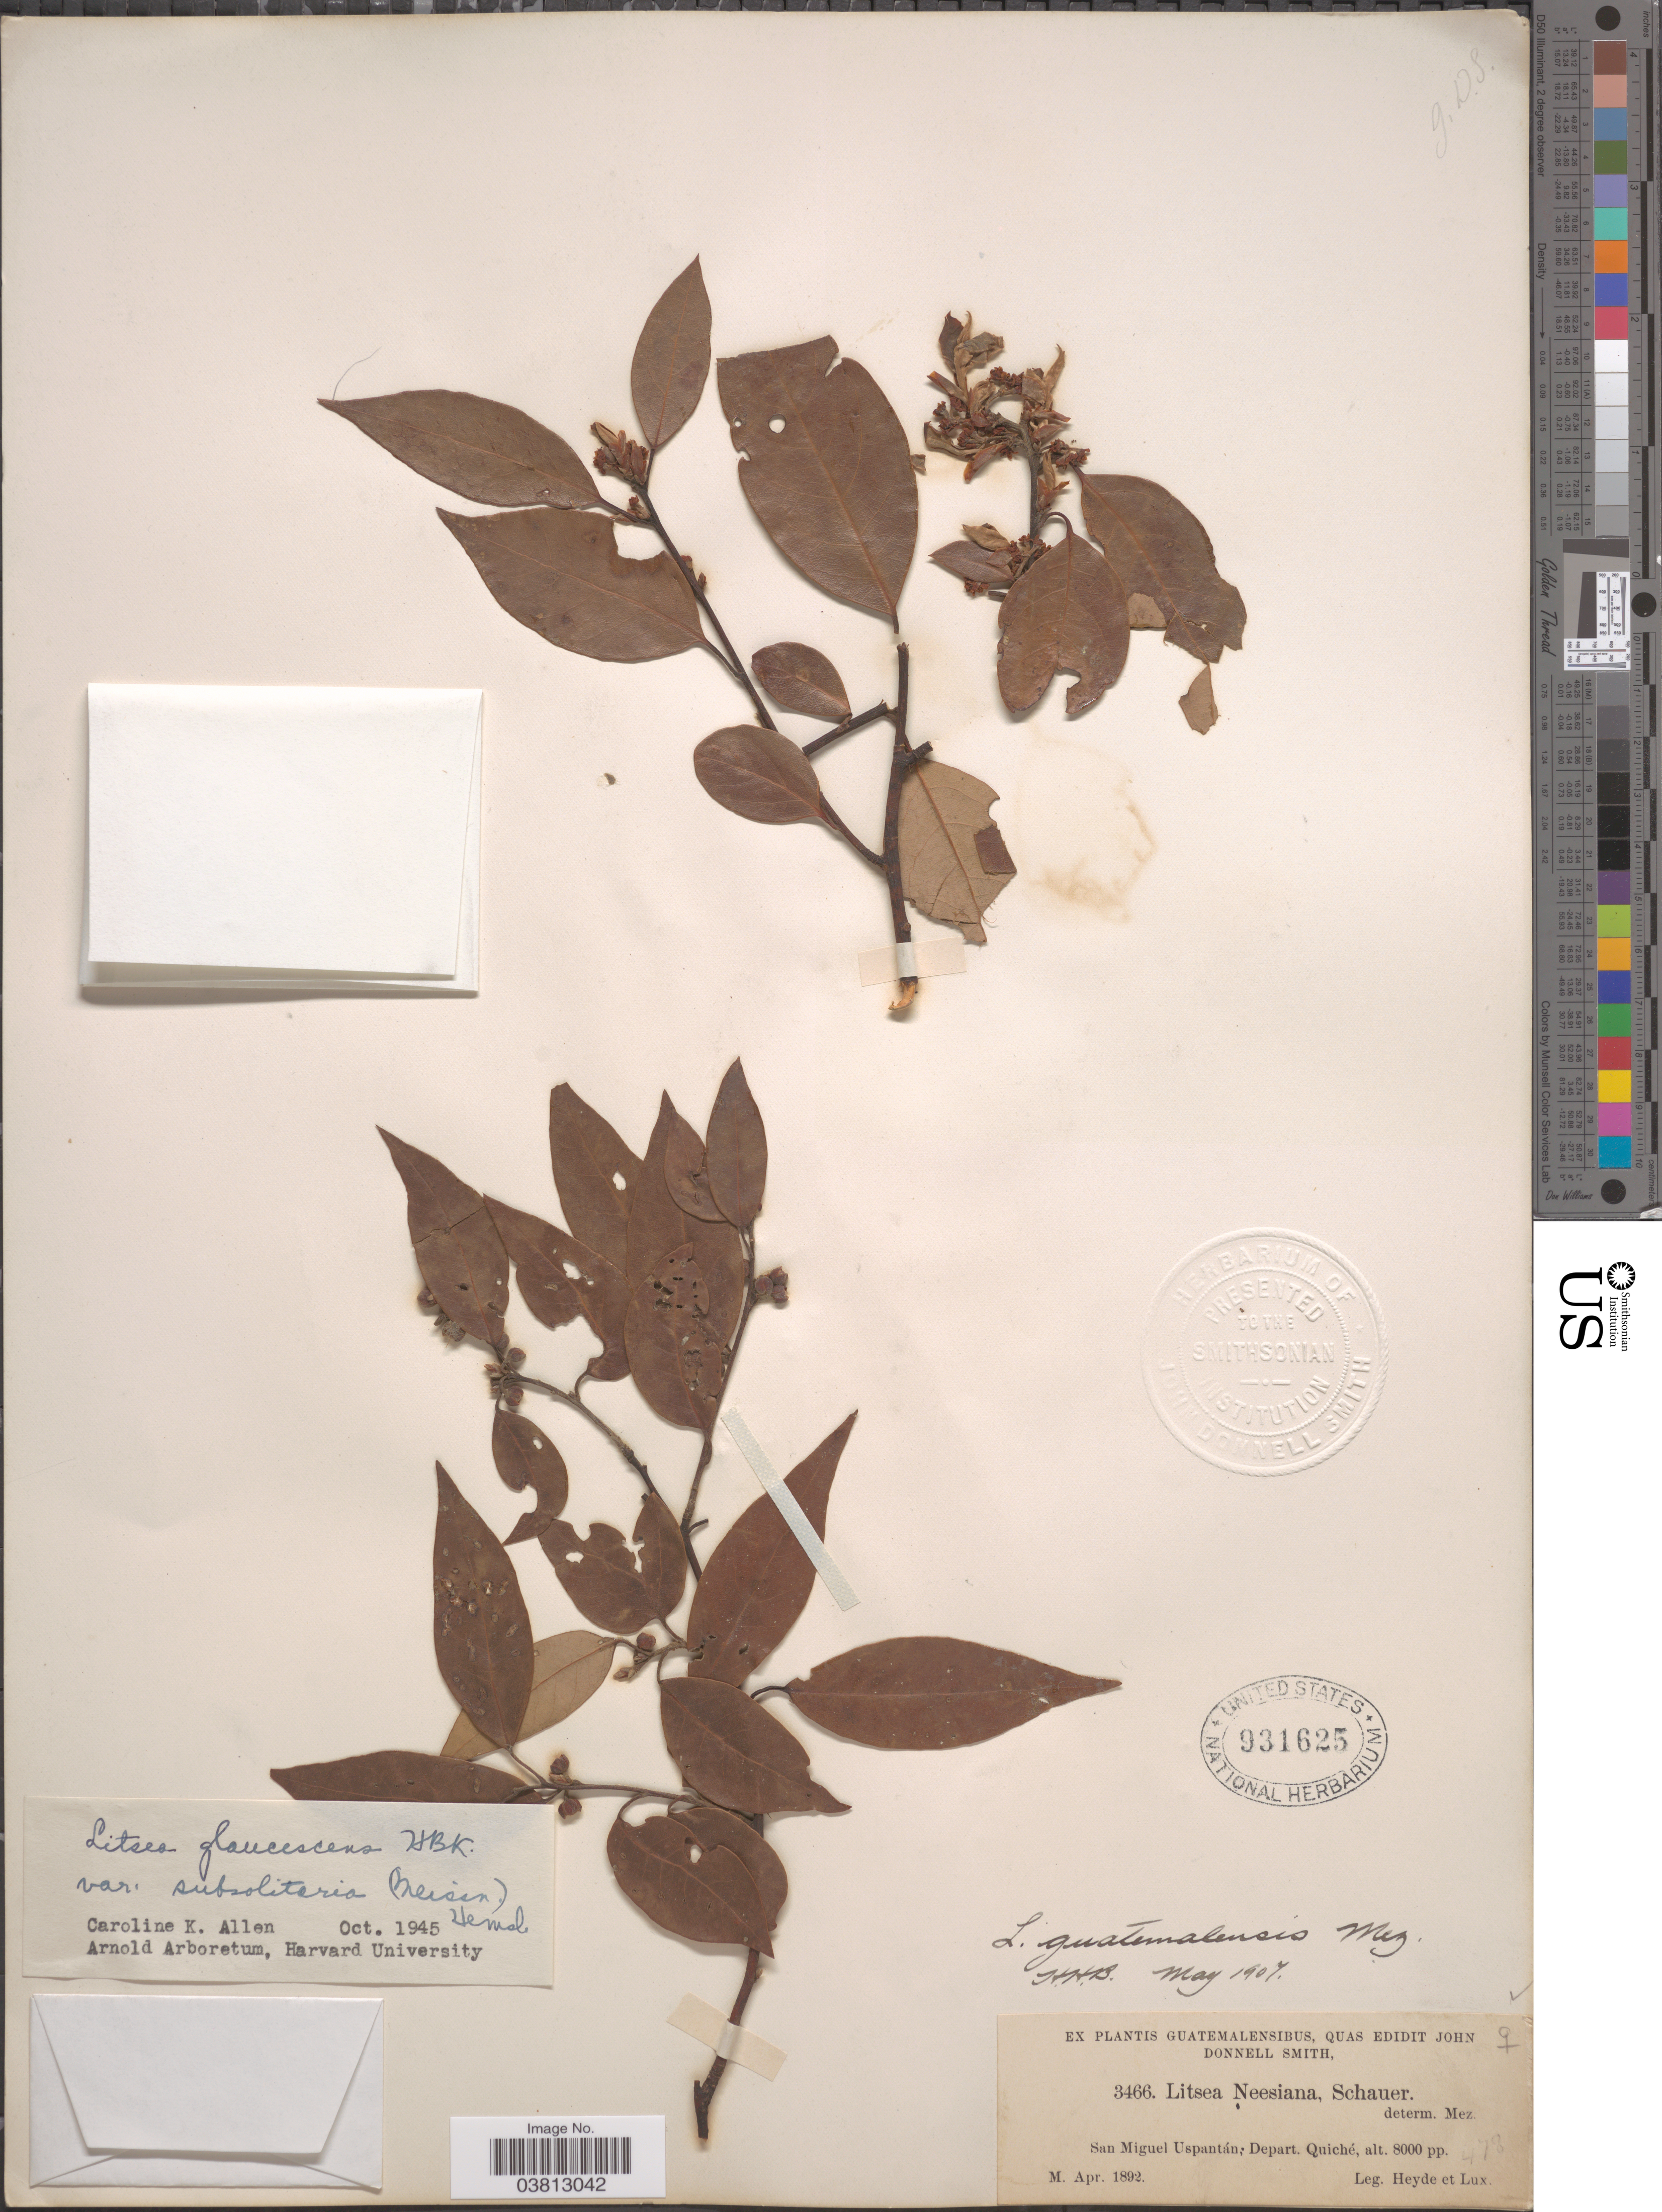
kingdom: Plantae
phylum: Tracheophyta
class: Magnoliopsida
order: Laurales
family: Lauraceae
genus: Litsea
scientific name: Litsea glaucescens var. subsolitaria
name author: Kunth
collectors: Heyde & Lux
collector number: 3466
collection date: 1892-04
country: Guatemala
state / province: El Quiche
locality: San Miguel Uspantán, Depart.Quiché.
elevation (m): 2438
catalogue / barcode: US 931625